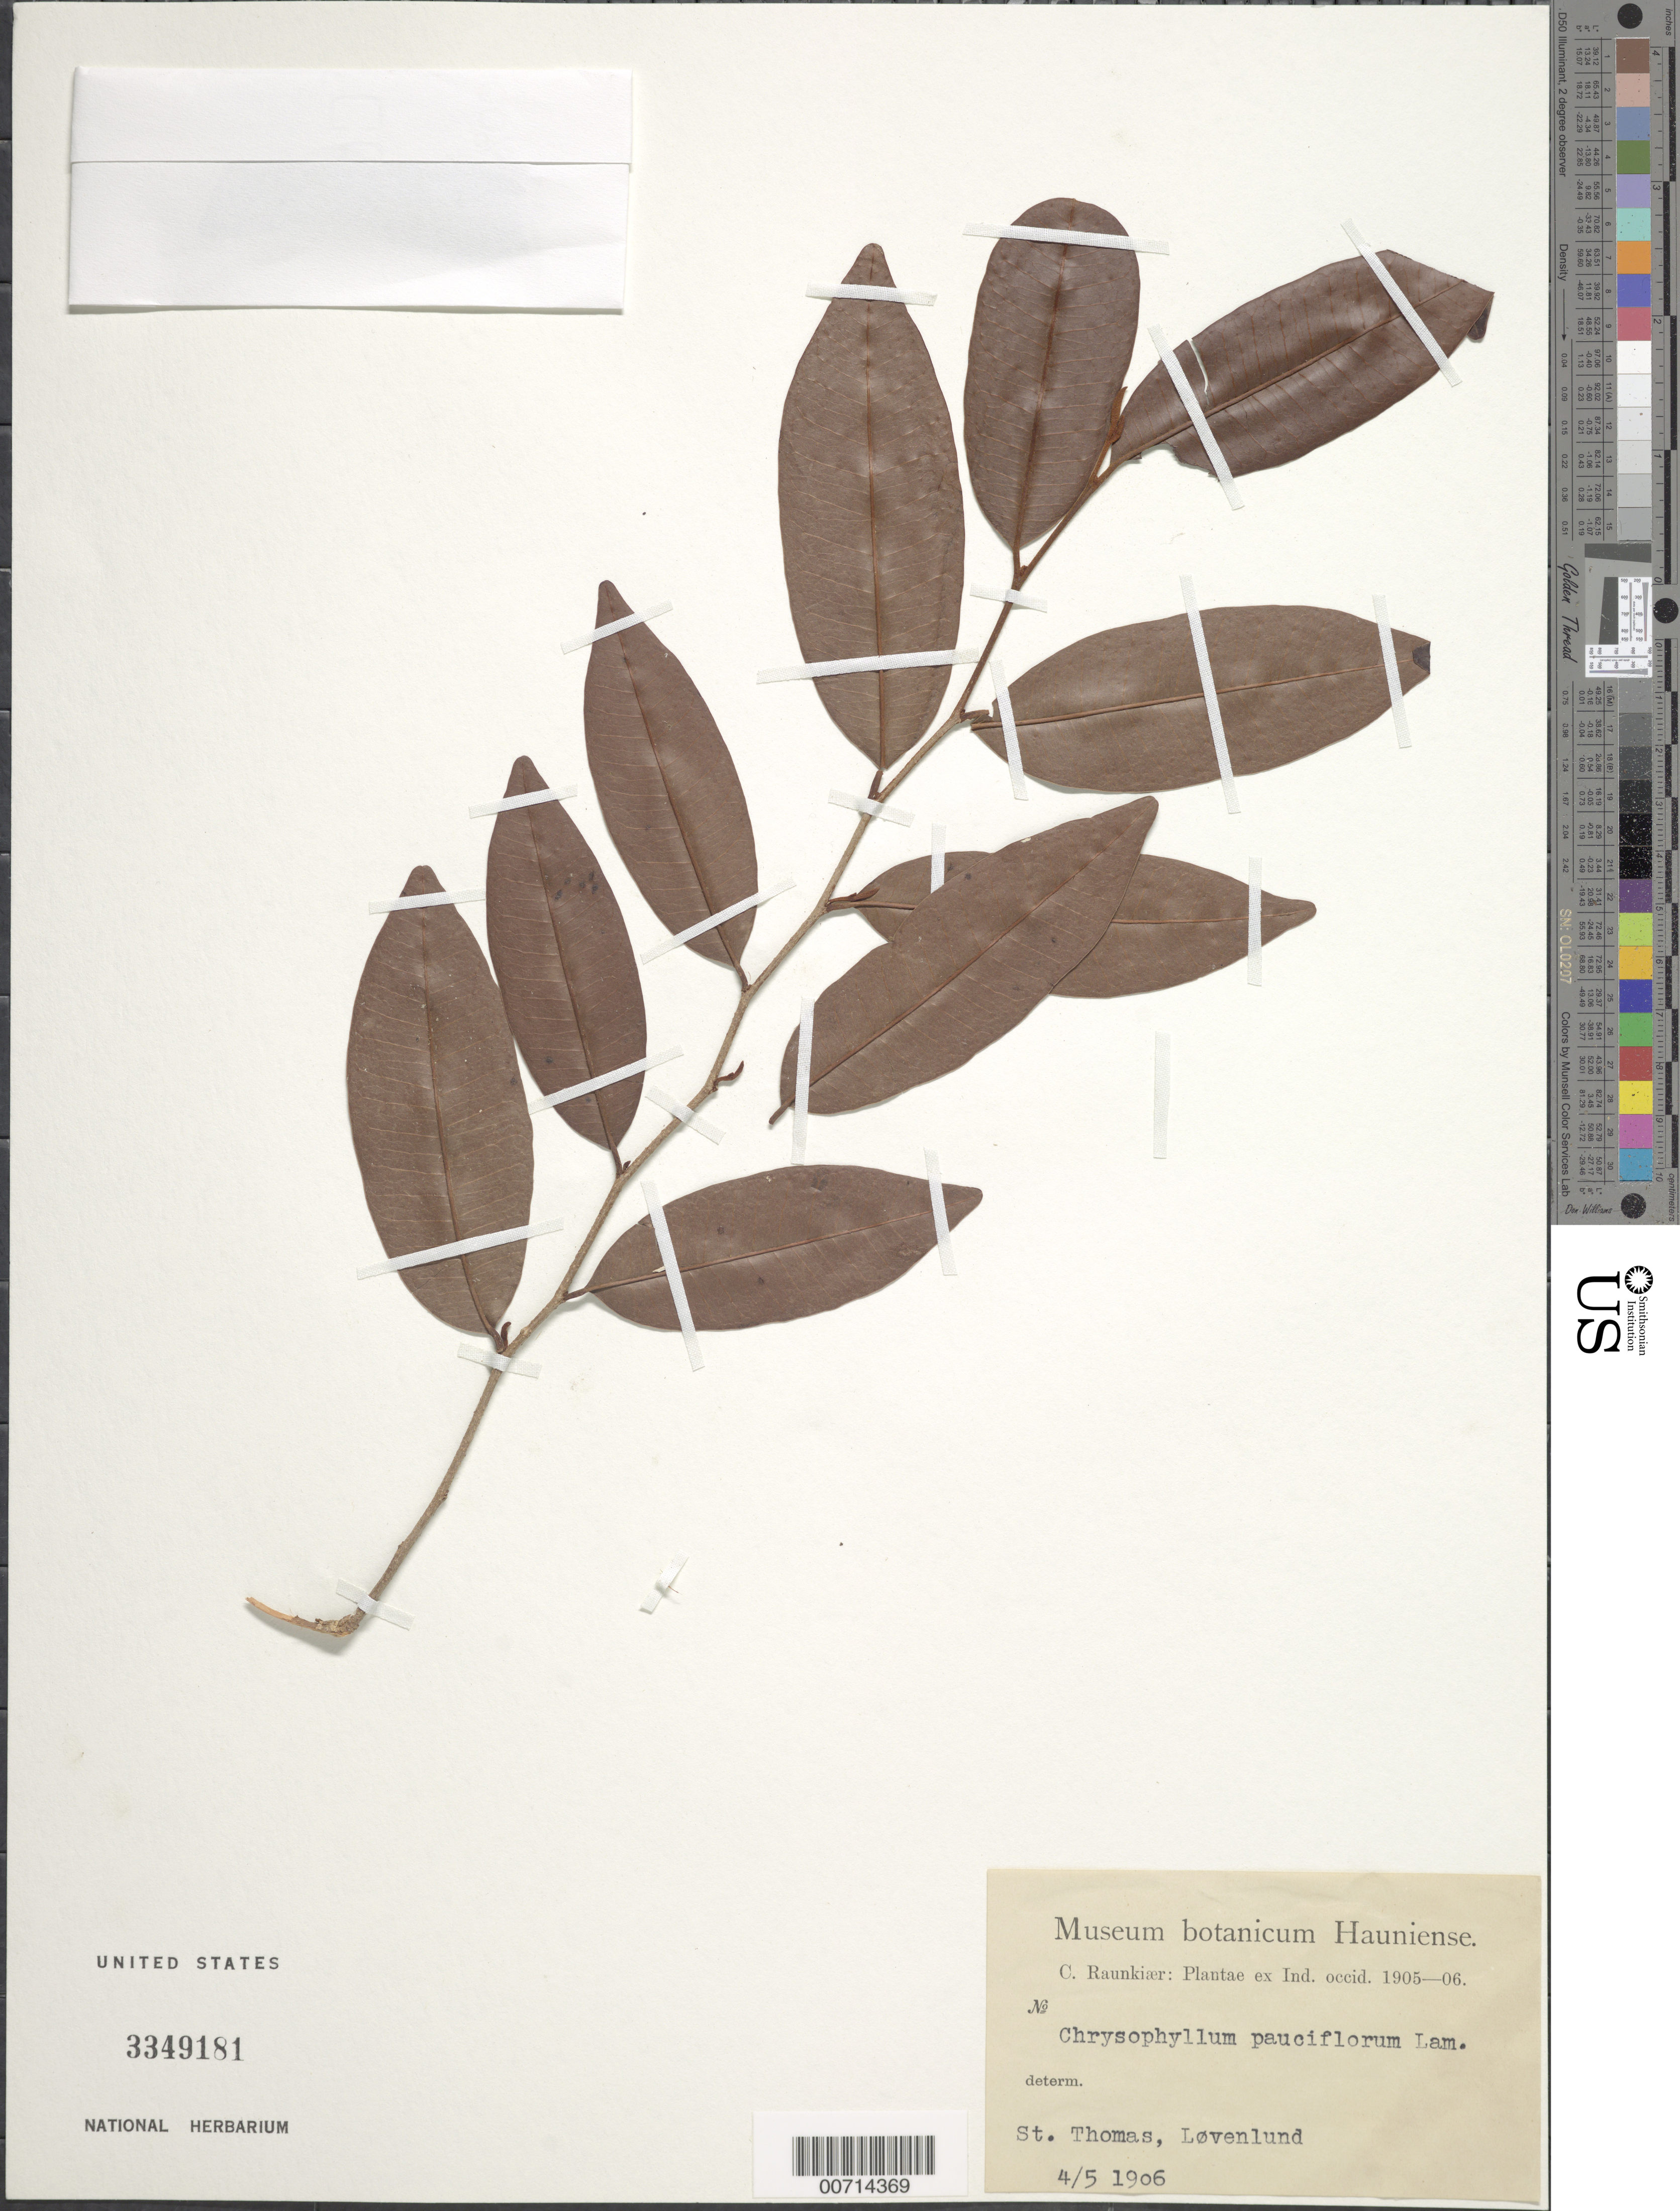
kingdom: Plantae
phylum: Tracheophyta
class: Magnoliopsida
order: Ericales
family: Sapotaceae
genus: Chrysophyllum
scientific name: Chrysophyllum pauciflorum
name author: Lam.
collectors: C. Raunkiær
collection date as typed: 04 May 1906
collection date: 1906-05-04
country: U.S. Virgin Islands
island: St. Thomas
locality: Løvenlund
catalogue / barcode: US 3349181